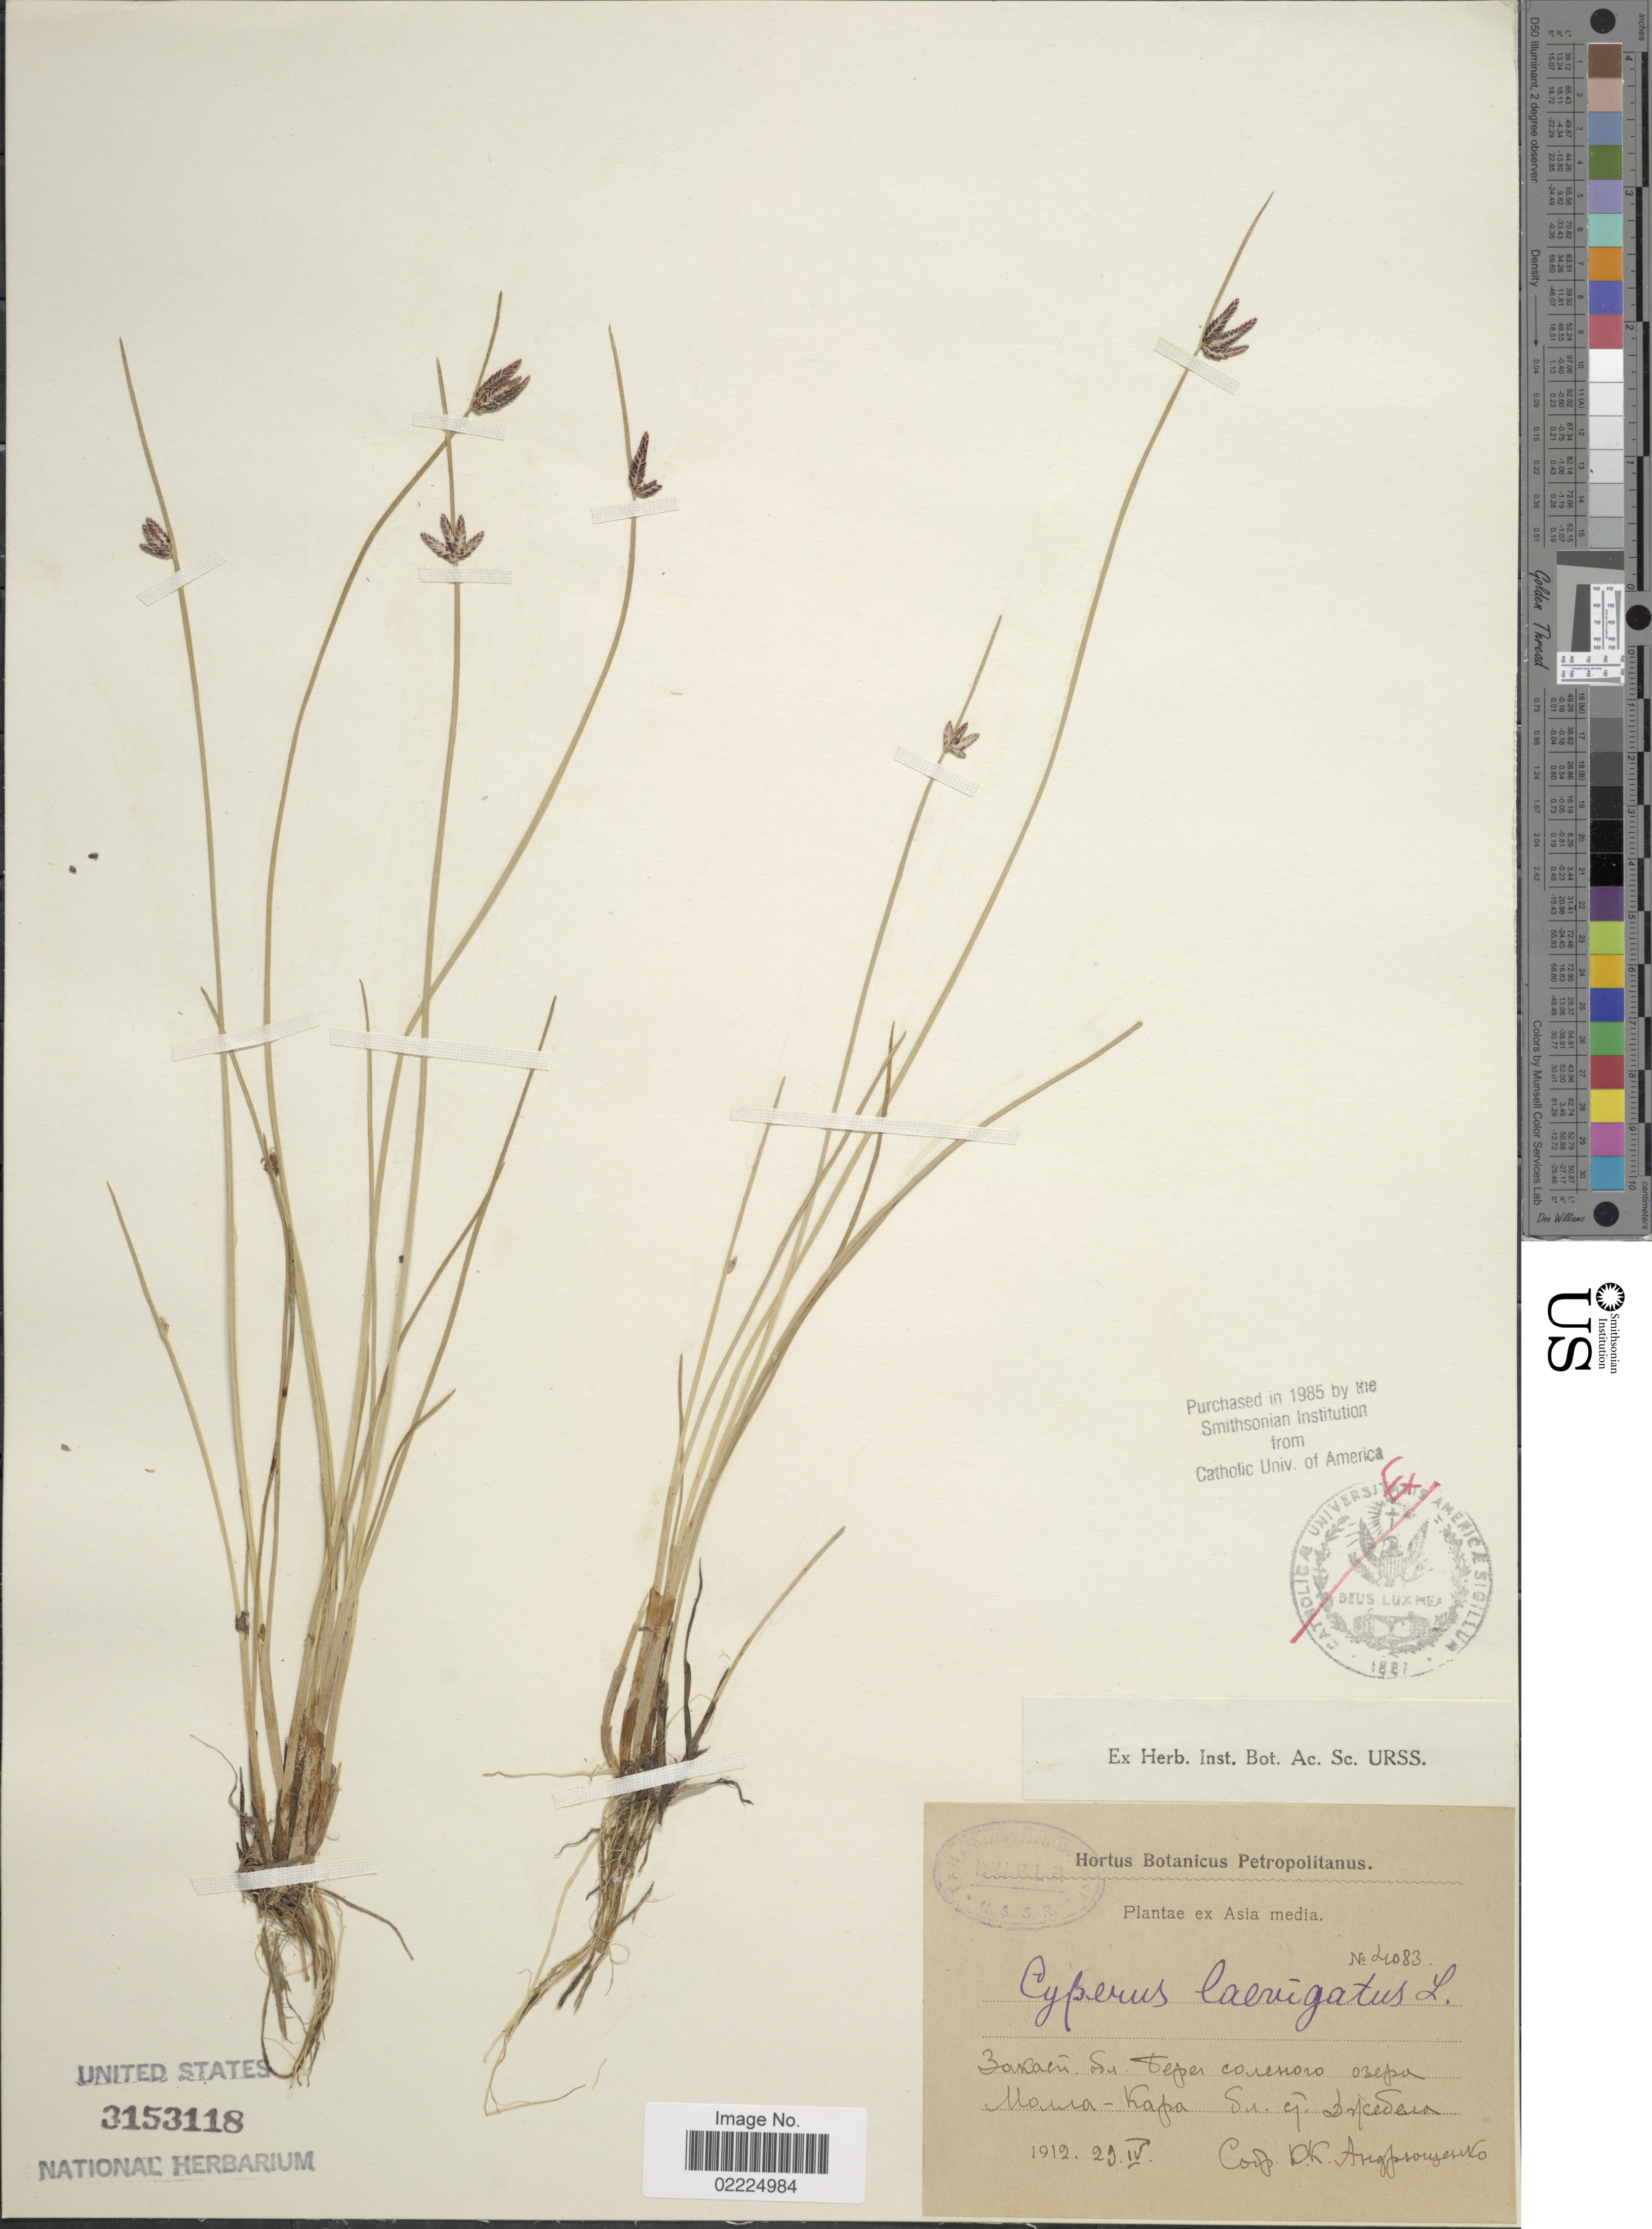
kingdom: Plantae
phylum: Tracheophyta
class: Liliopsida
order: Poales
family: Cyperaceae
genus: Cyperus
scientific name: Cyperus laevigatus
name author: L.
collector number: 4083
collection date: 1912-04-29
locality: Asia media, [Foreign script]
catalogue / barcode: US 3153118